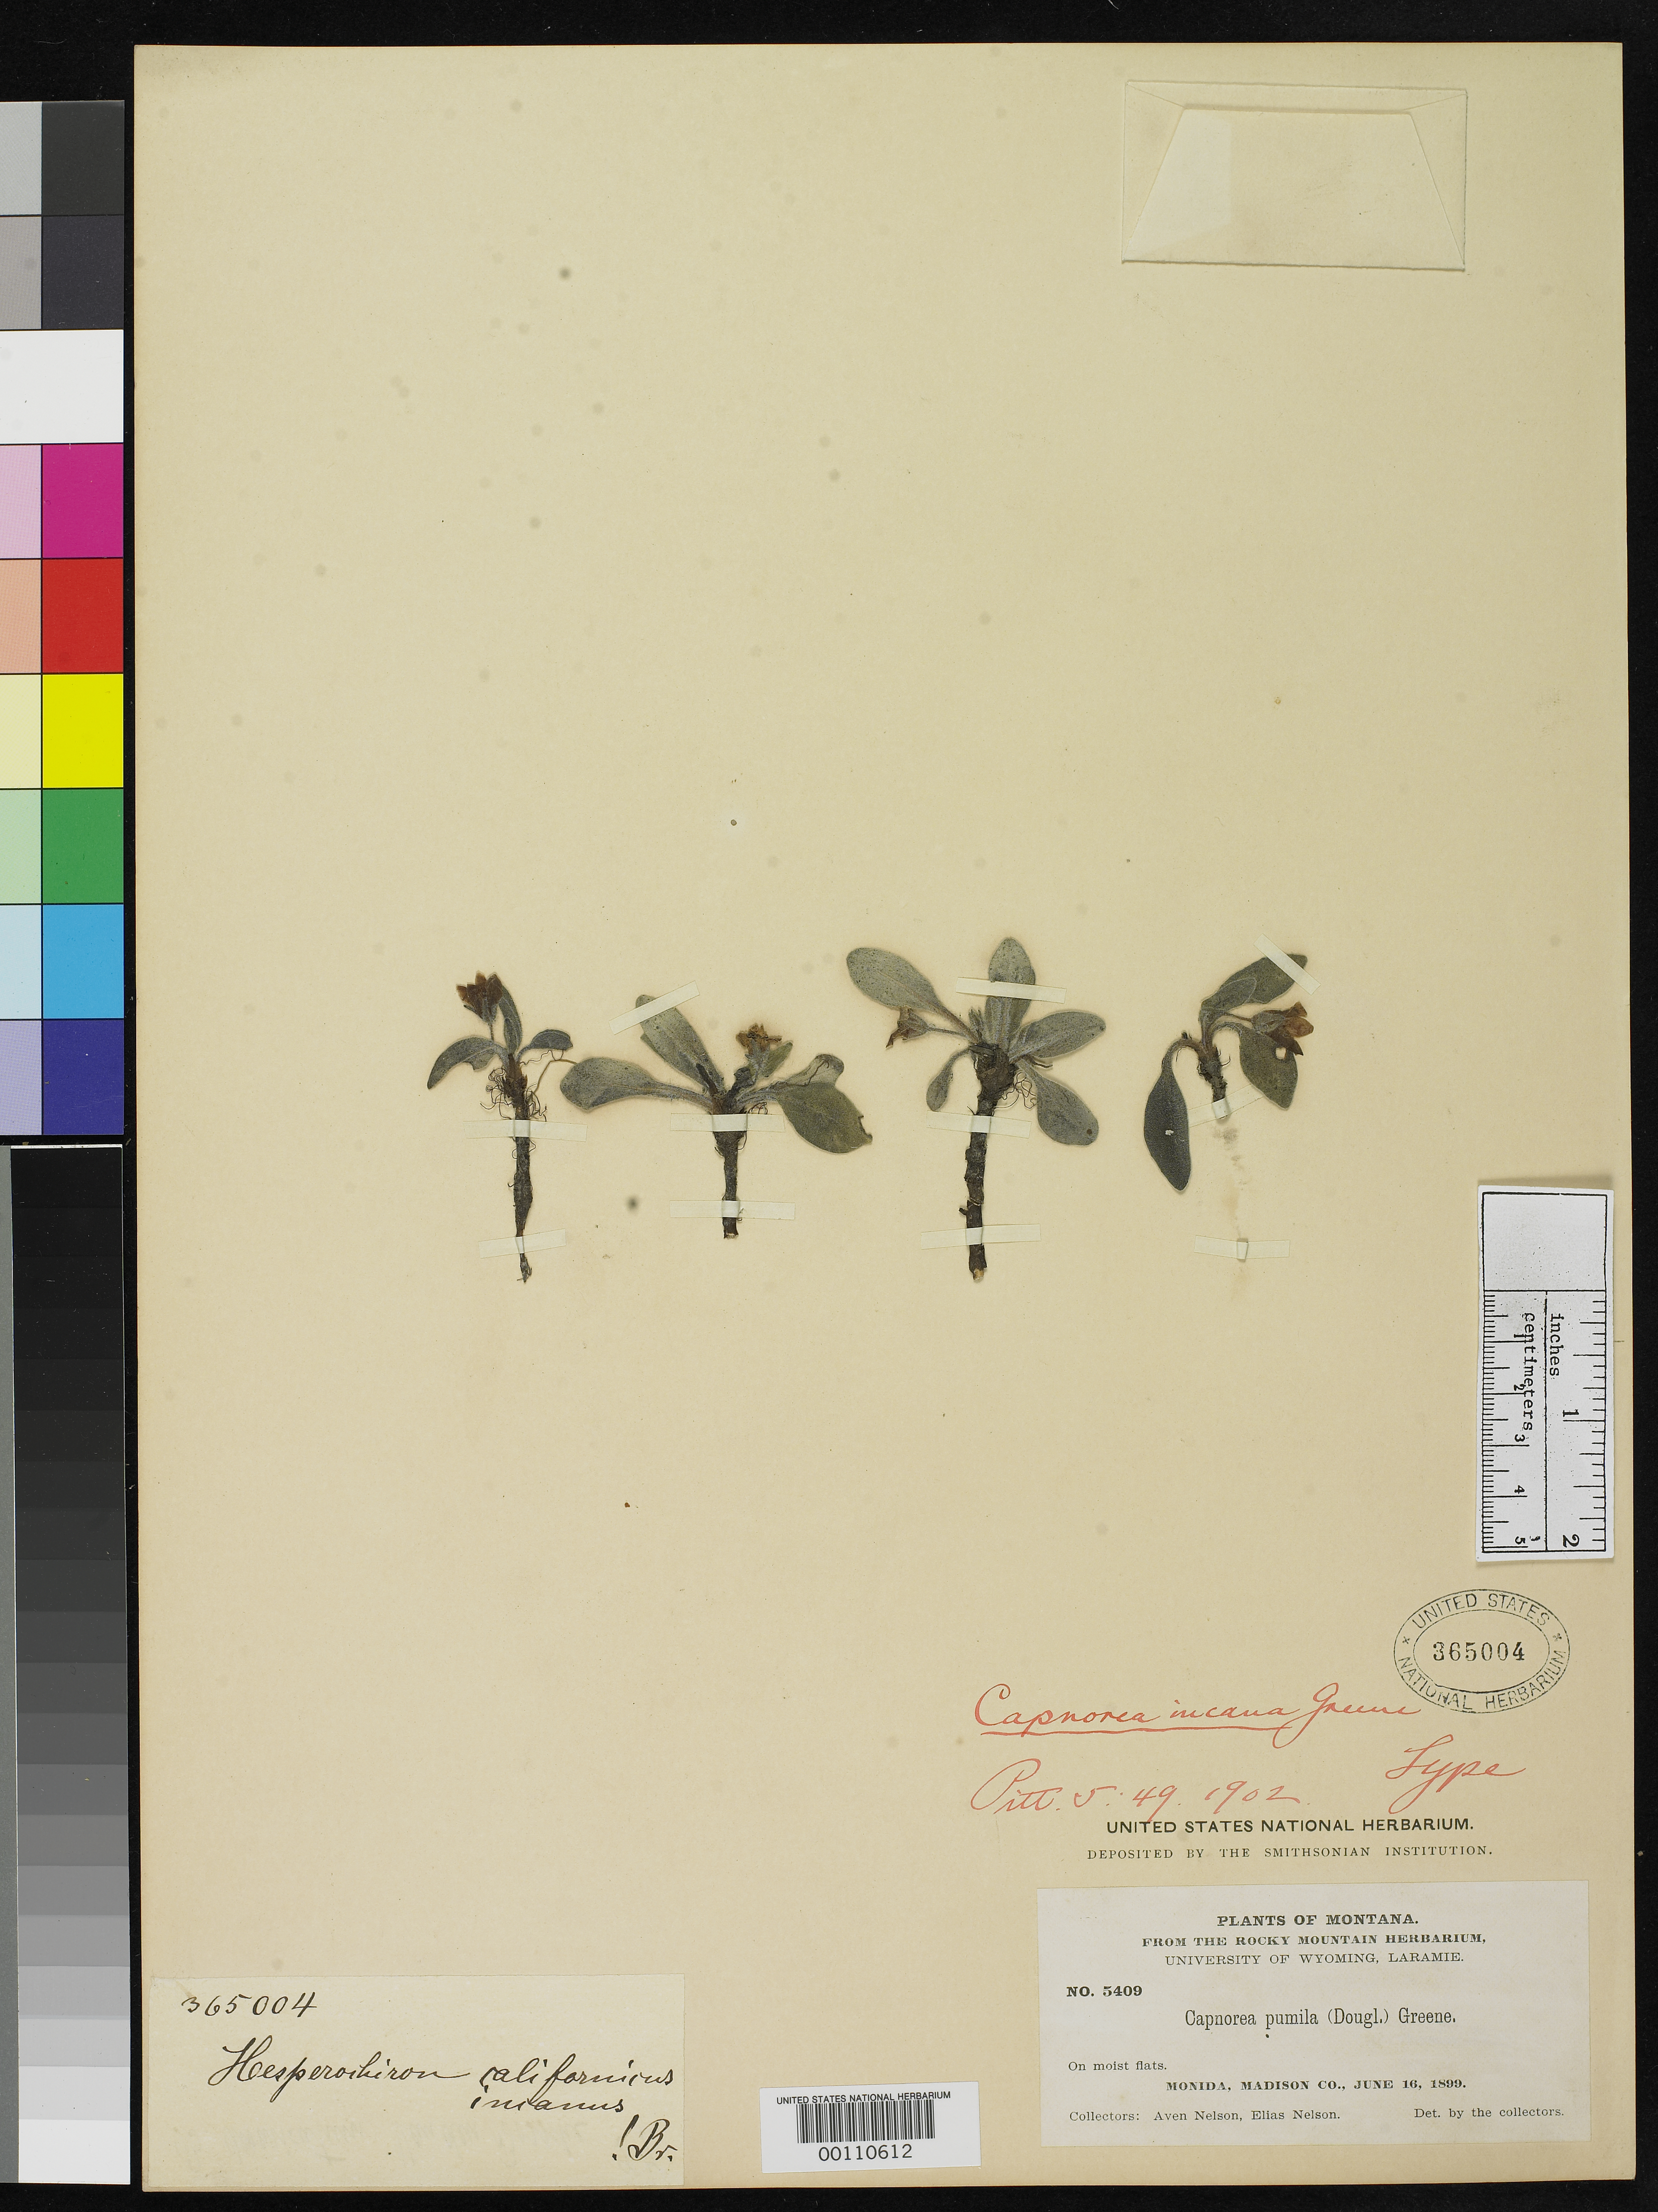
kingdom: Plantae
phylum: Tracheophyta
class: Magnoliopsida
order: Boraginales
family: Hydrophyllaceae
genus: Capnorea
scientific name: Capnorea incana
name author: Greene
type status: Holotype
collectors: A. Nelson & E. Nelson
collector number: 5409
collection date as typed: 16 Jun 1899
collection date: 1899-06-16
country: United States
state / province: Wyoming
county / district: Madison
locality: Monida.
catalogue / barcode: US 365004